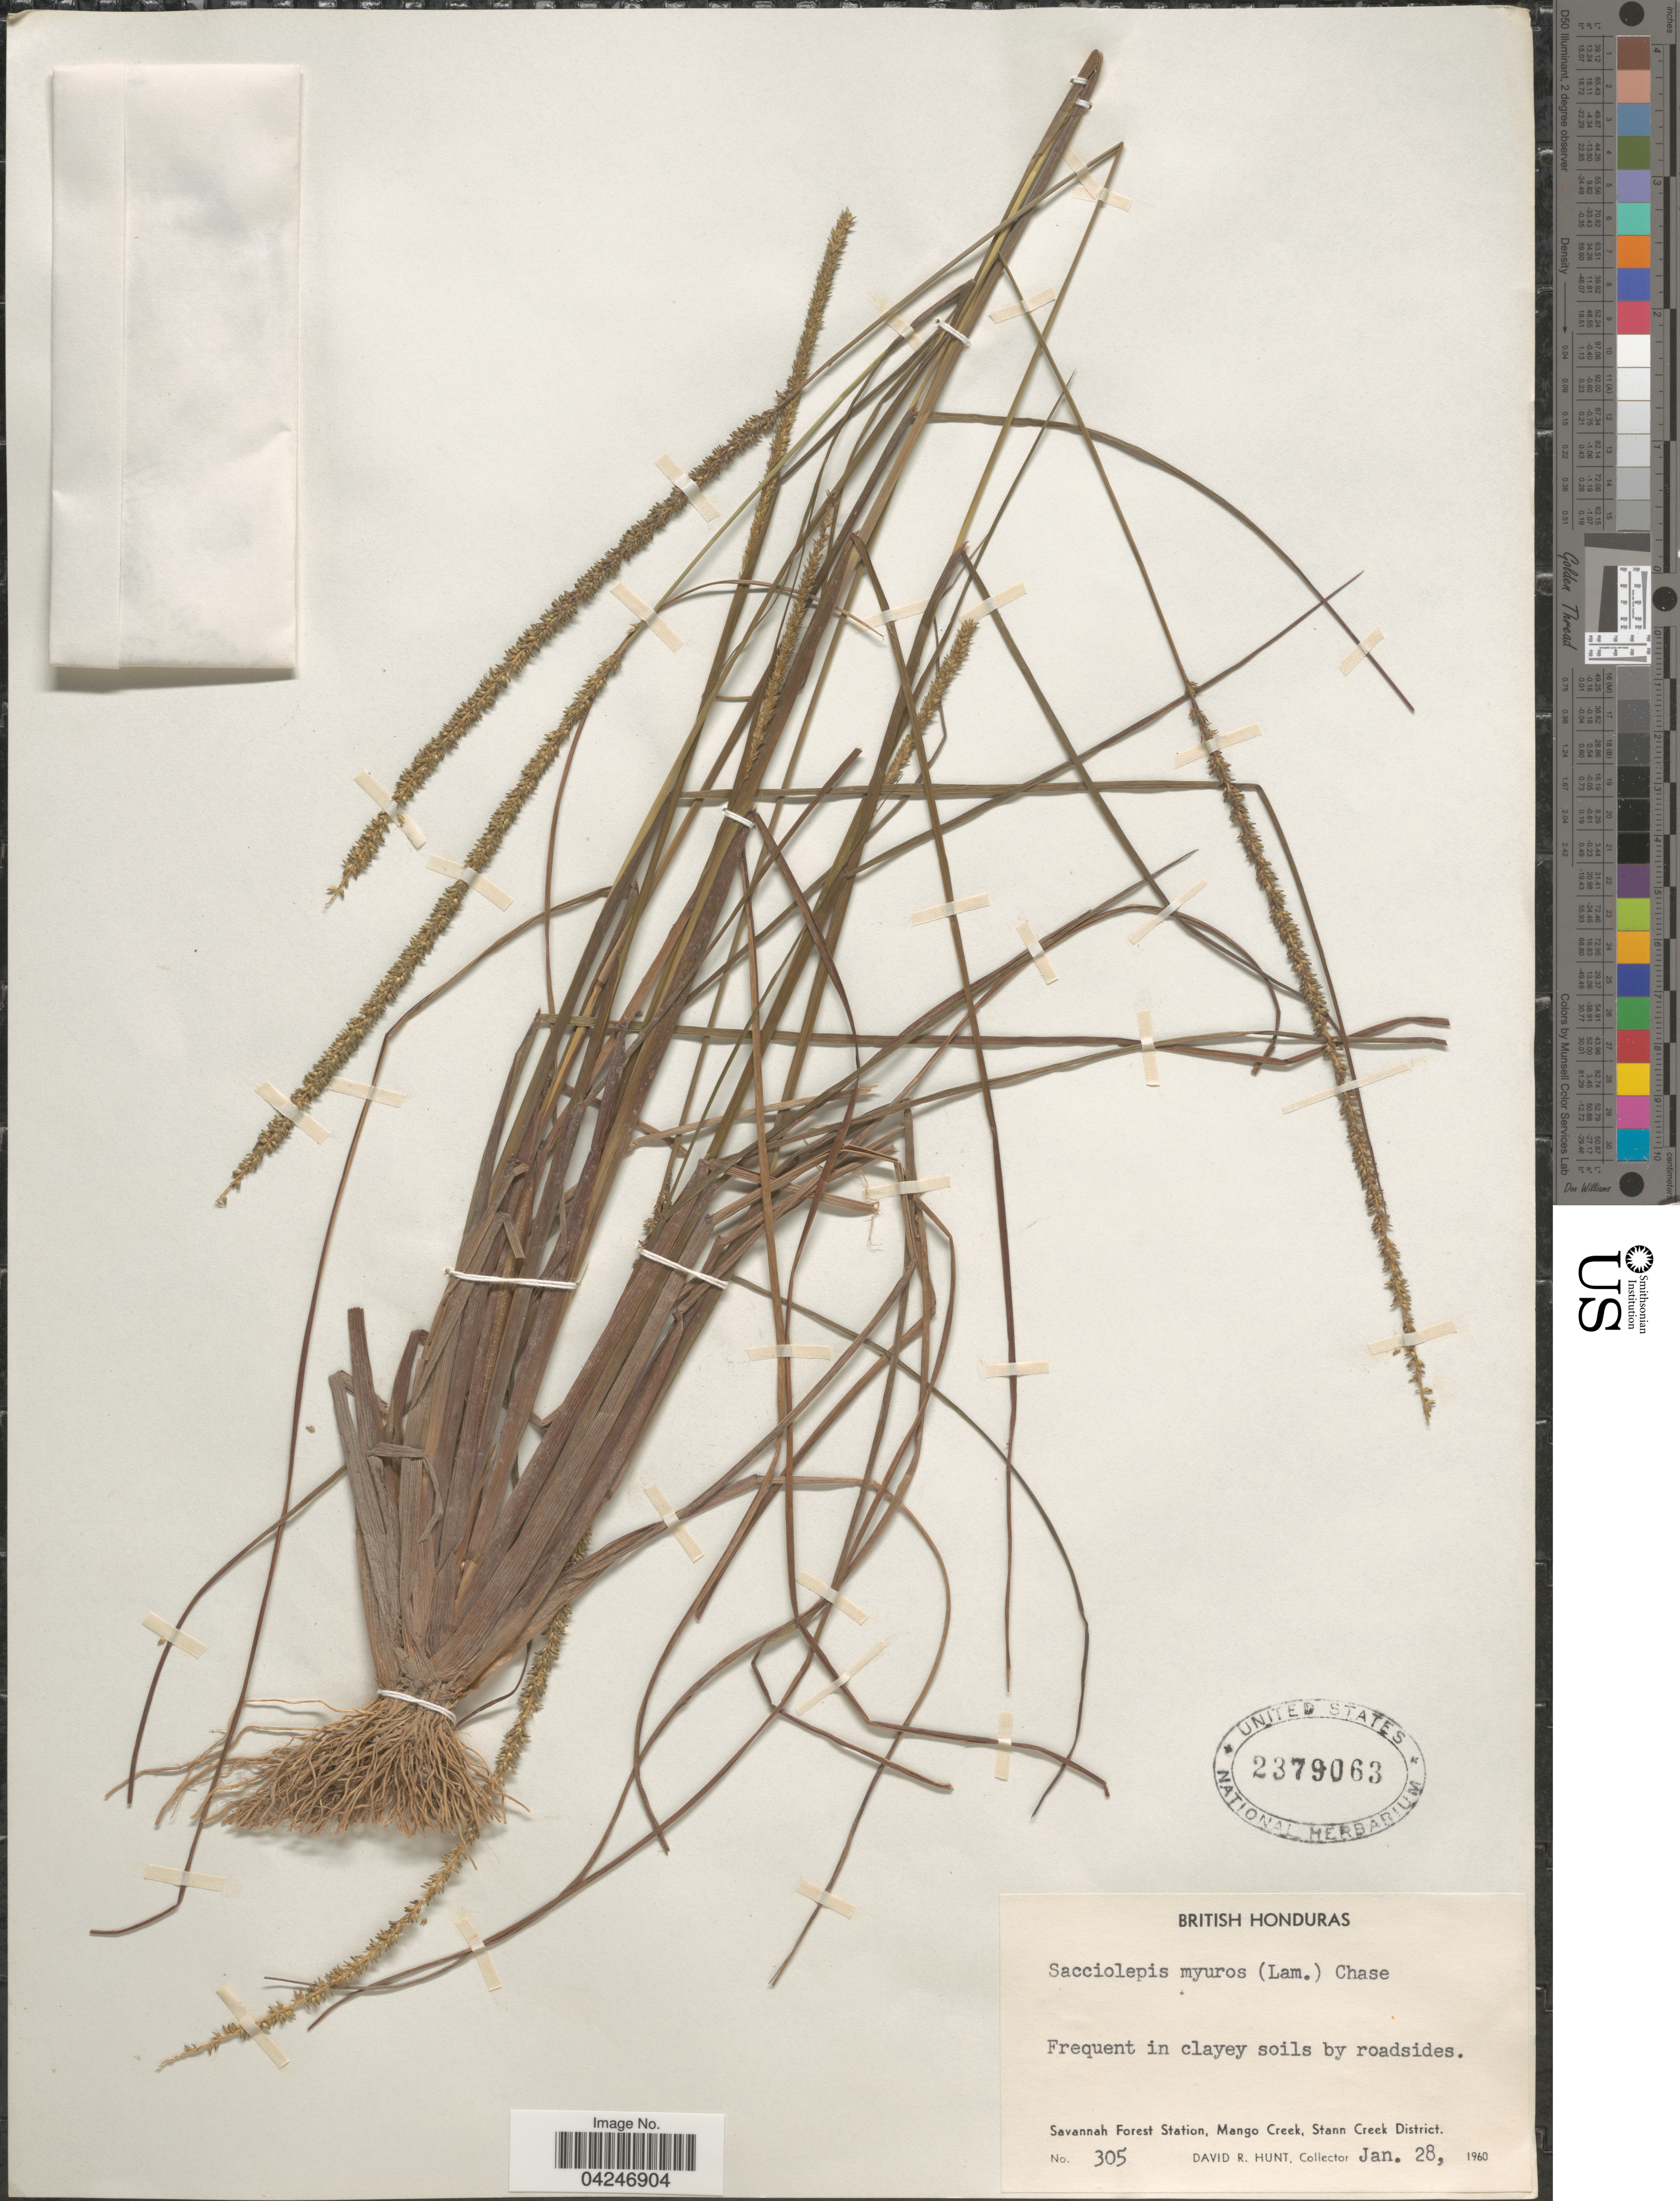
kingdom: Plantae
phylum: Tracheophyta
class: Liliopsida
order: Poales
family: Poaceae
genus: Sacciolepis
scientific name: Sacciolepis myuros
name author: (Lam.) Chase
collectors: D. R. Hunt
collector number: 305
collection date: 1960-01-28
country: Belize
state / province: Stann Creek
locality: British Honduras. Savannah Forest Station, Mango Creek, Stann Creek District.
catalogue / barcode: US 2379063